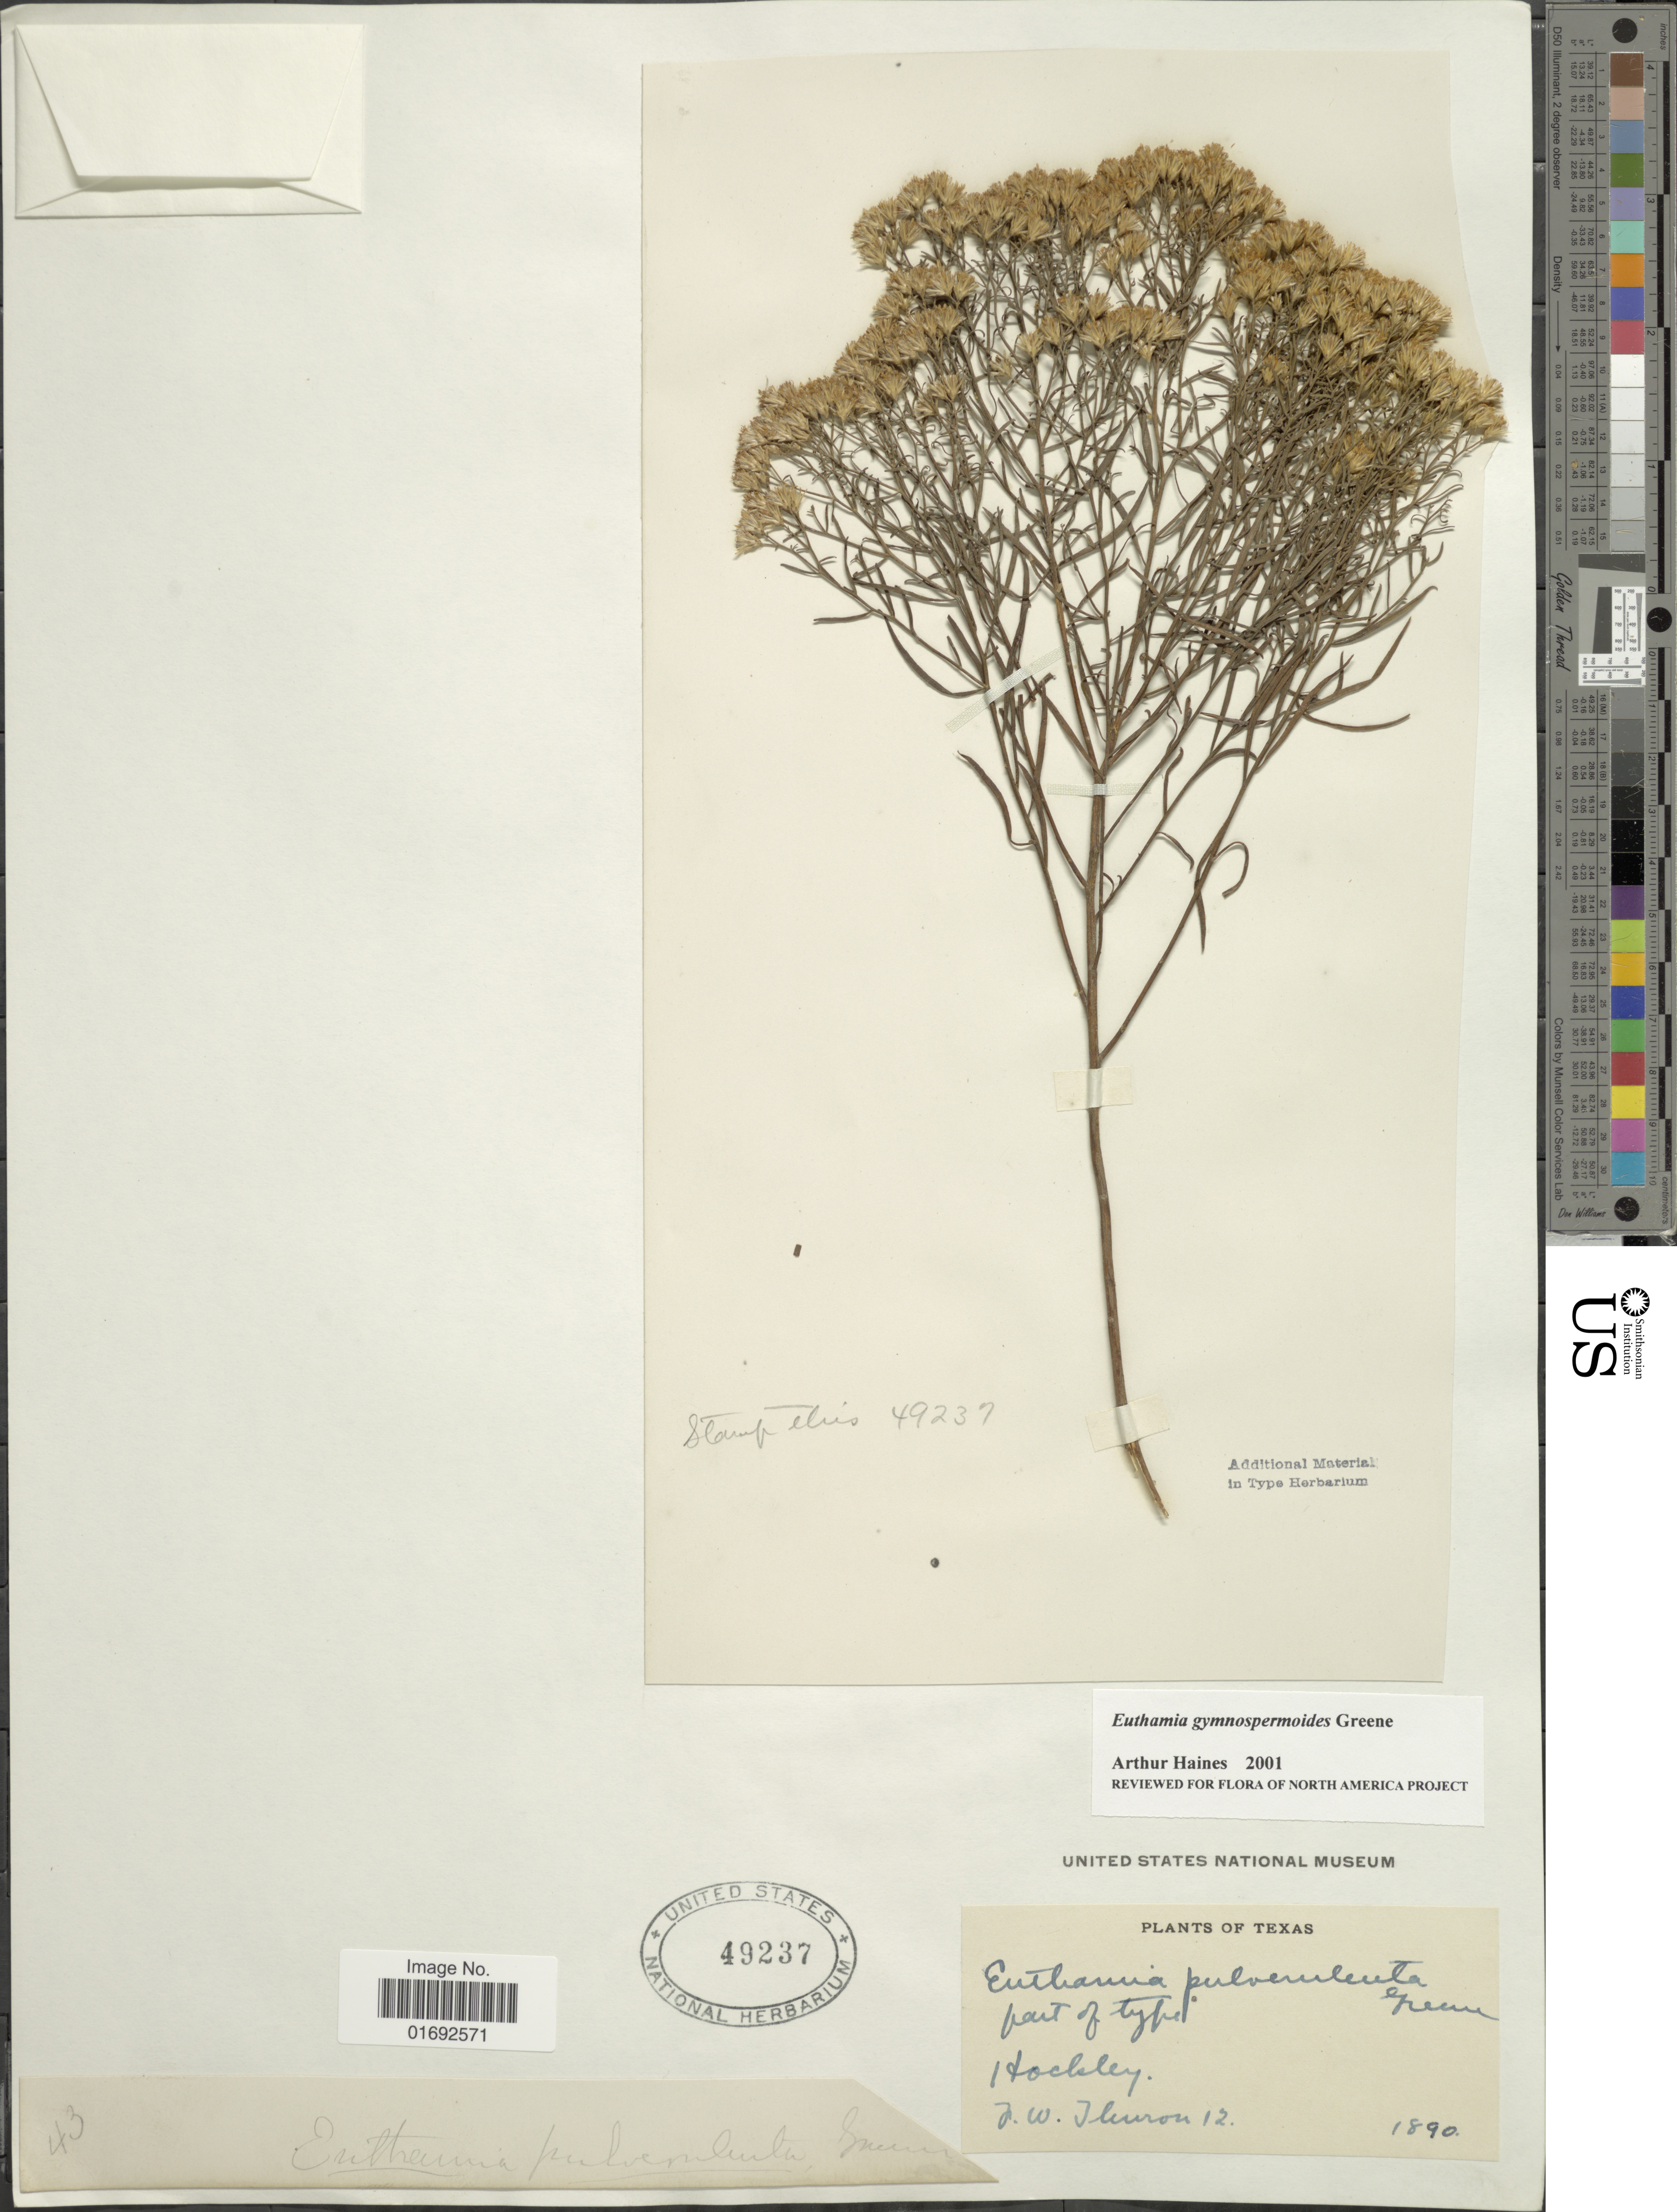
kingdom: Plantae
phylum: Tracheophyta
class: Magnoliopsida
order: Asterales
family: Asteraceae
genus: Euthamia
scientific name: Euthamia gymnospermoides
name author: Greene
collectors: J. Heuron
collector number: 12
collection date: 1890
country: United States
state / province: Texas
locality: Hockley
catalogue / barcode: US 49237